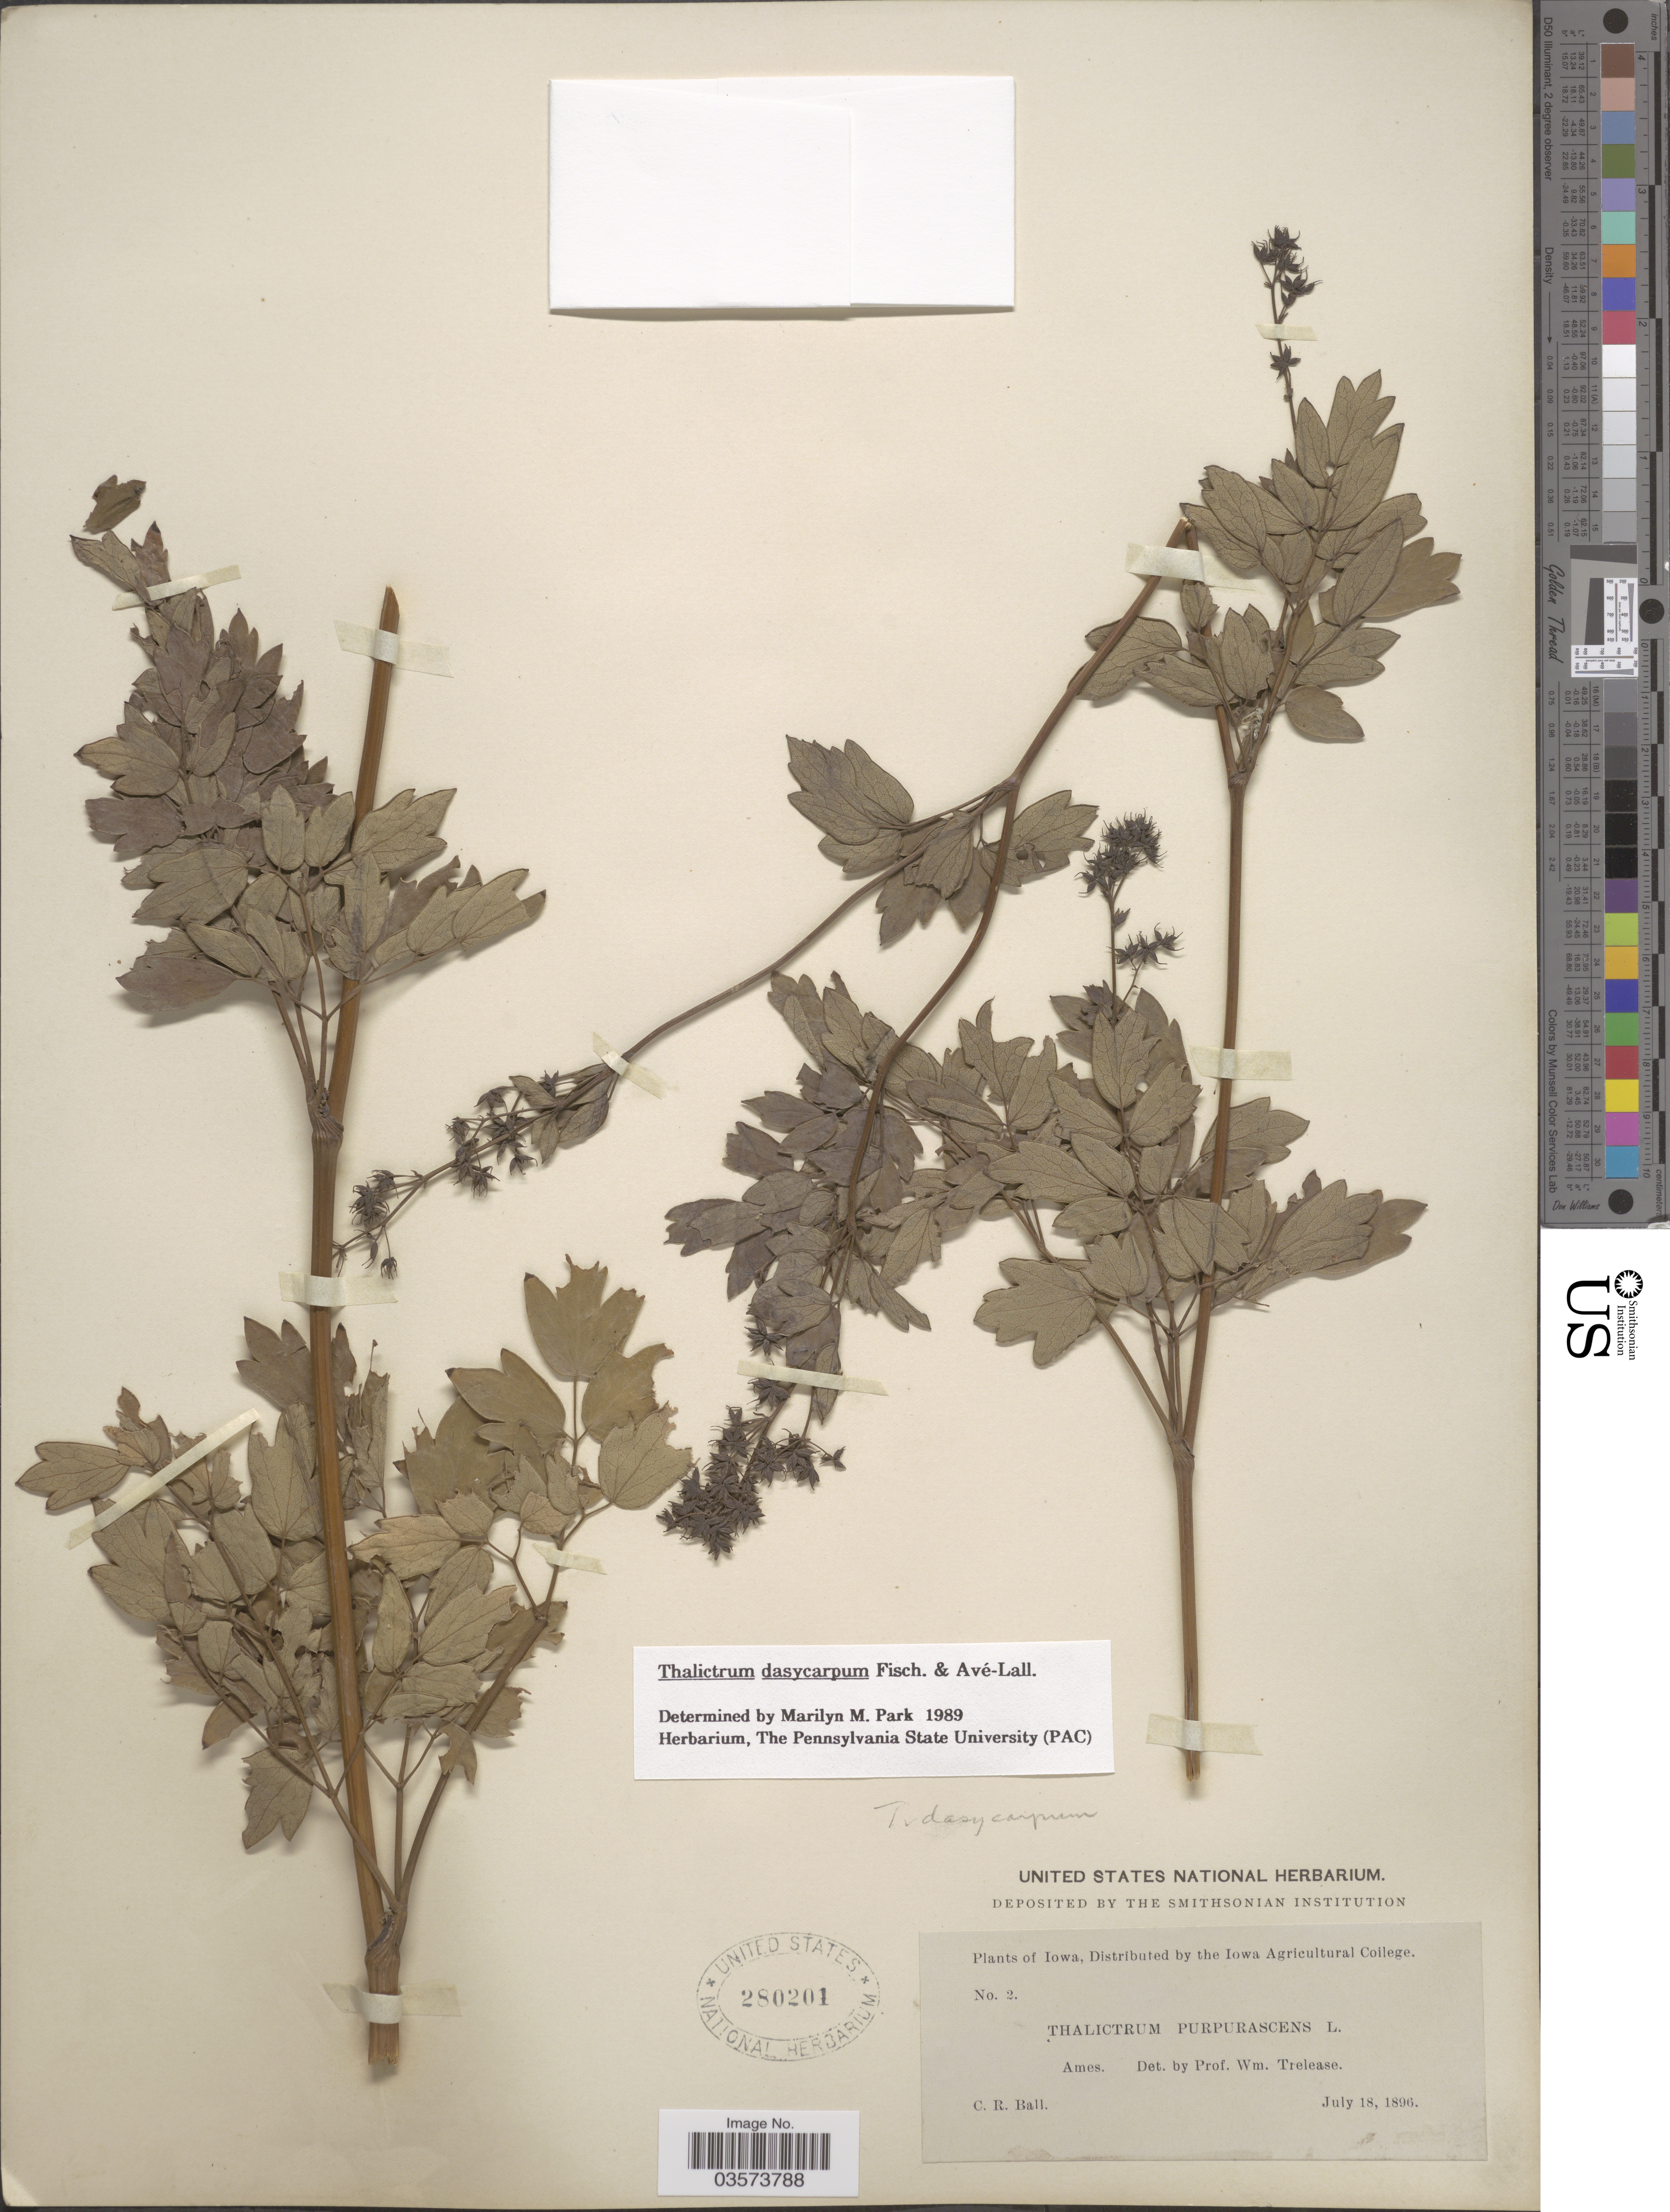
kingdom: Plantae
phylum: Tracheophyta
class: Magnoliopsida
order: Ranunculales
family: Ranunculaceae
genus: Thalictrum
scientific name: Thalictrum dasycarpum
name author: Fisch. & Avé-Lall.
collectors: C. R. Ball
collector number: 2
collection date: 1896-07-18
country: United States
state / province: Iowa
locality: Ames.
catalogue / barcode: US 280201